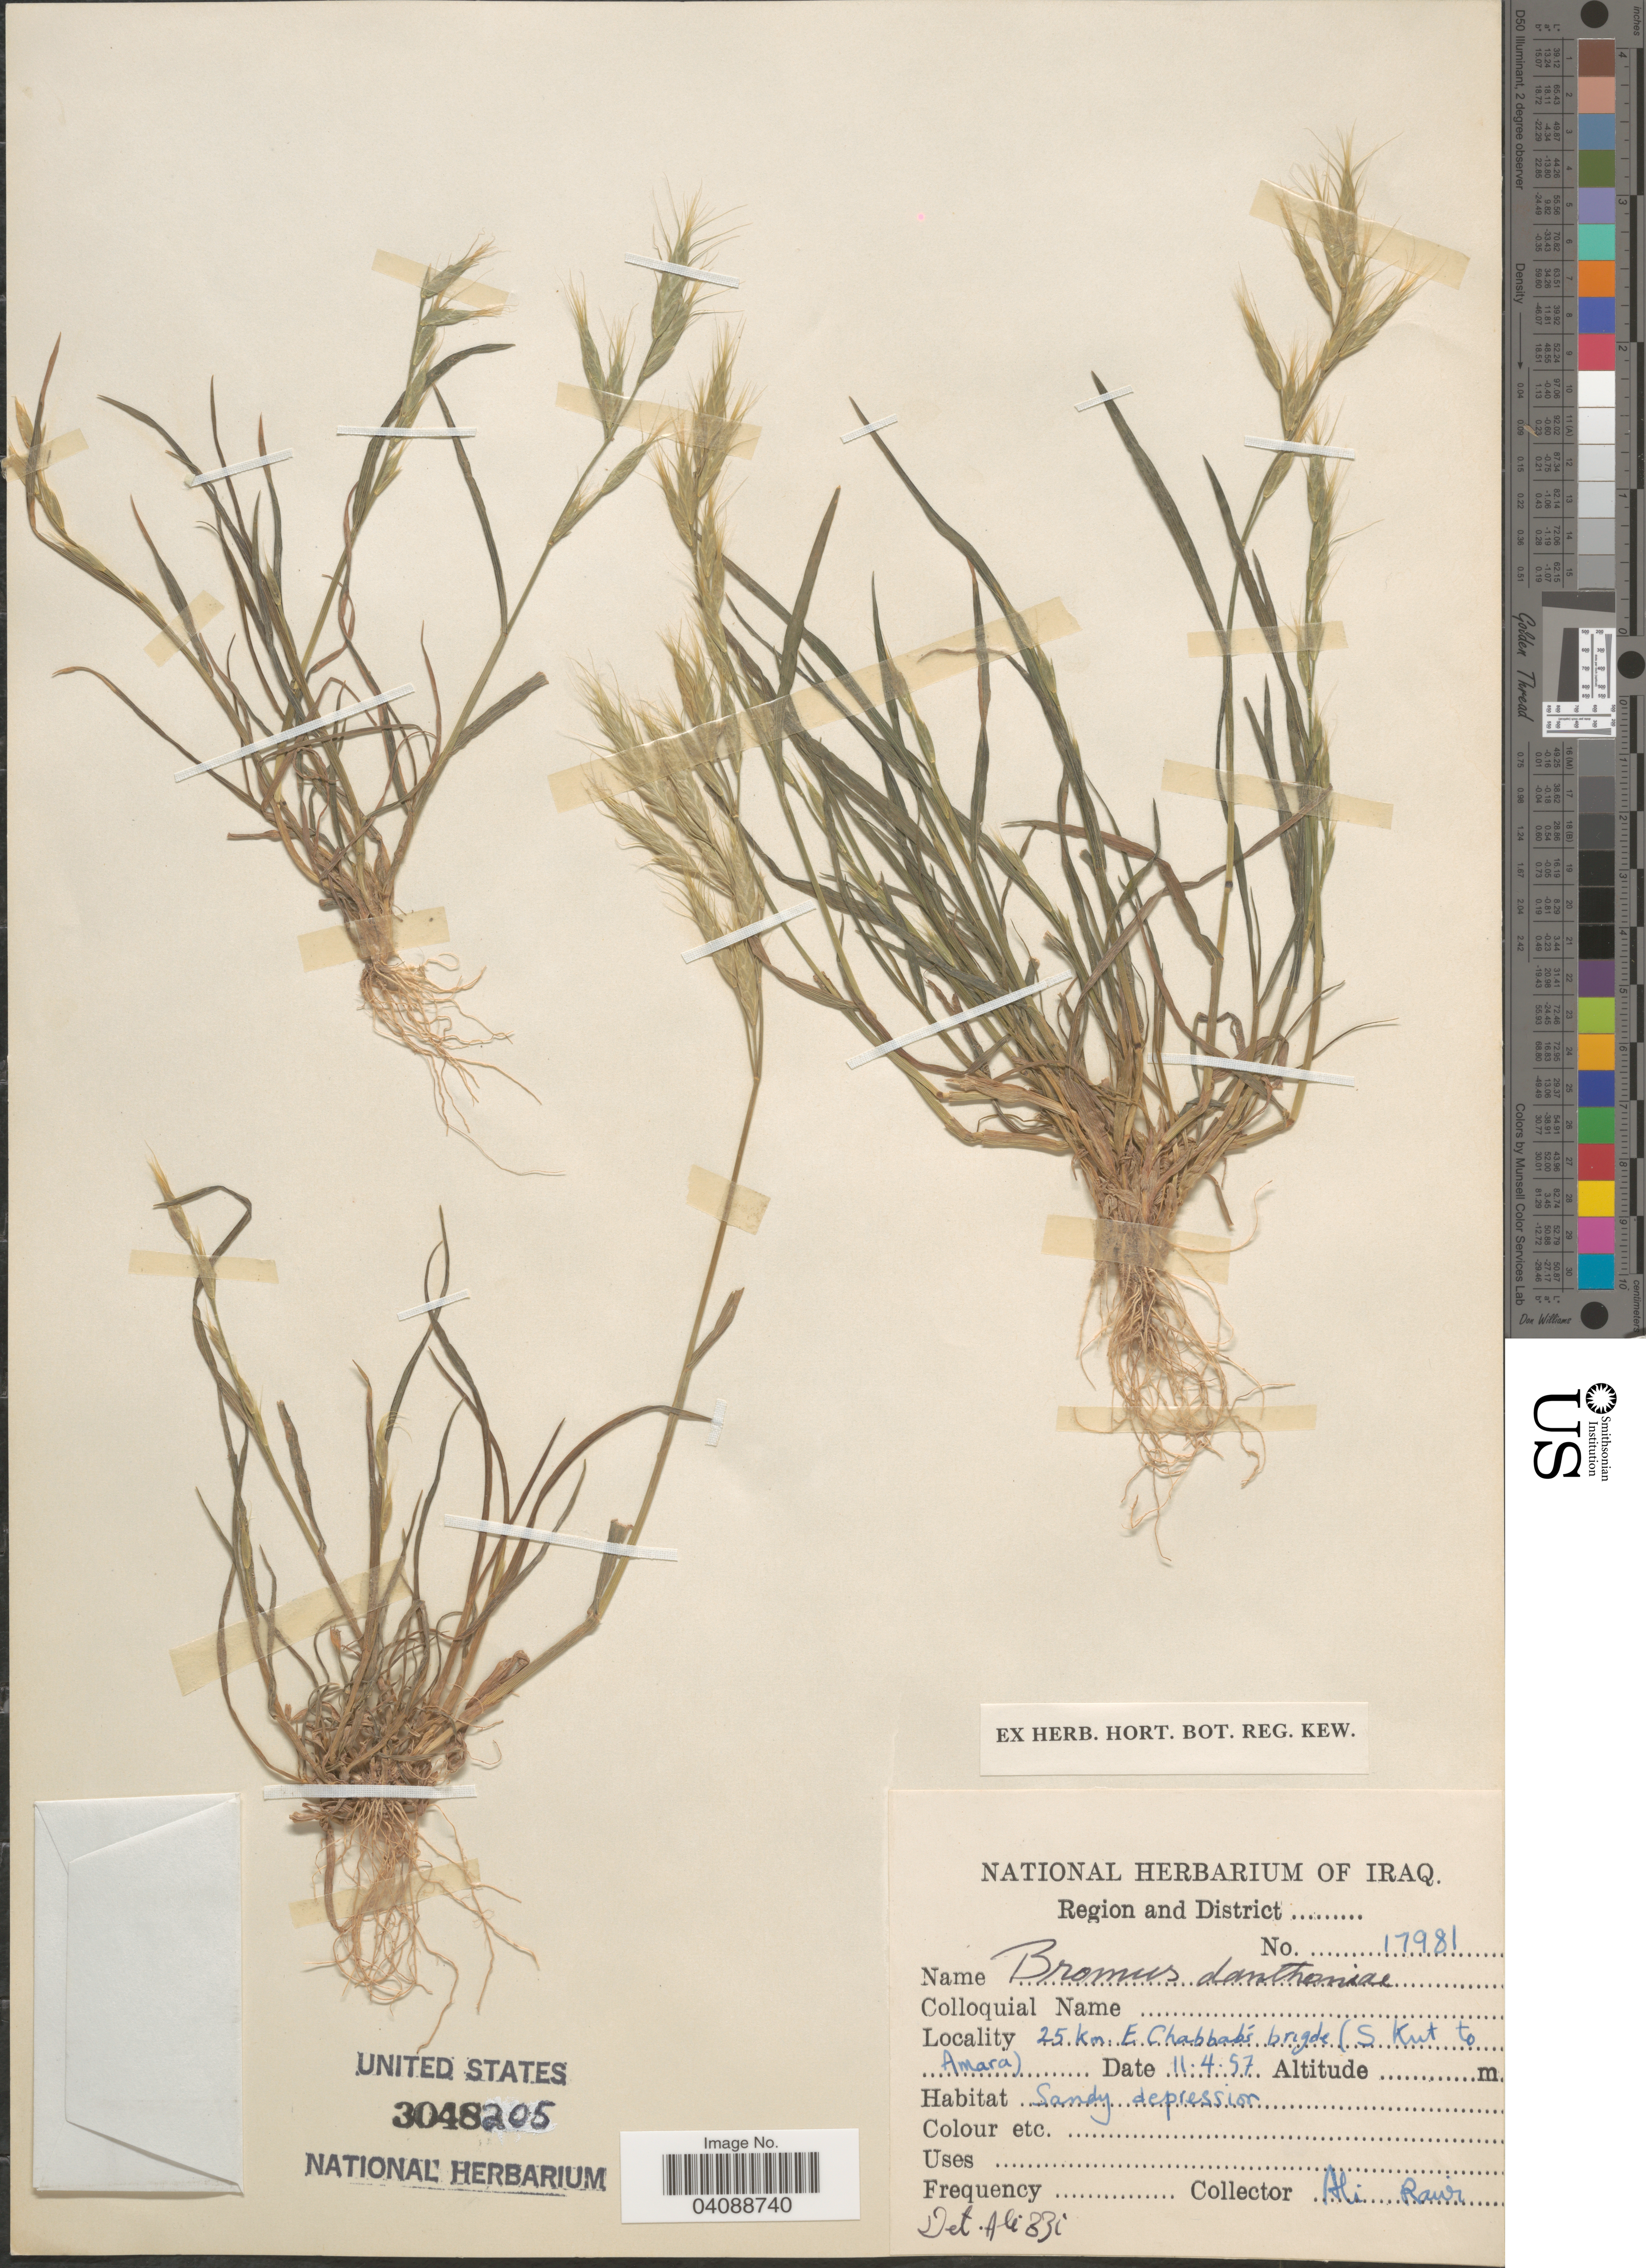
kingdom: Plantae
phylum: Tracheophyta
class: Liliopsida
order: Poales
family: Poaceae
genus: Bromus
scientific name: Bromus danthoniae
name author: Trin. ex C.A. Mey.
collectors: A. Rawi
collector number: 17981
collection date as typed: Transcribed d/m/y: 11/4/57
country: Iraq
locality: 25 Km E Chabbati bridge (S Kut to Amara).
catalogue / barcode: US 3048205